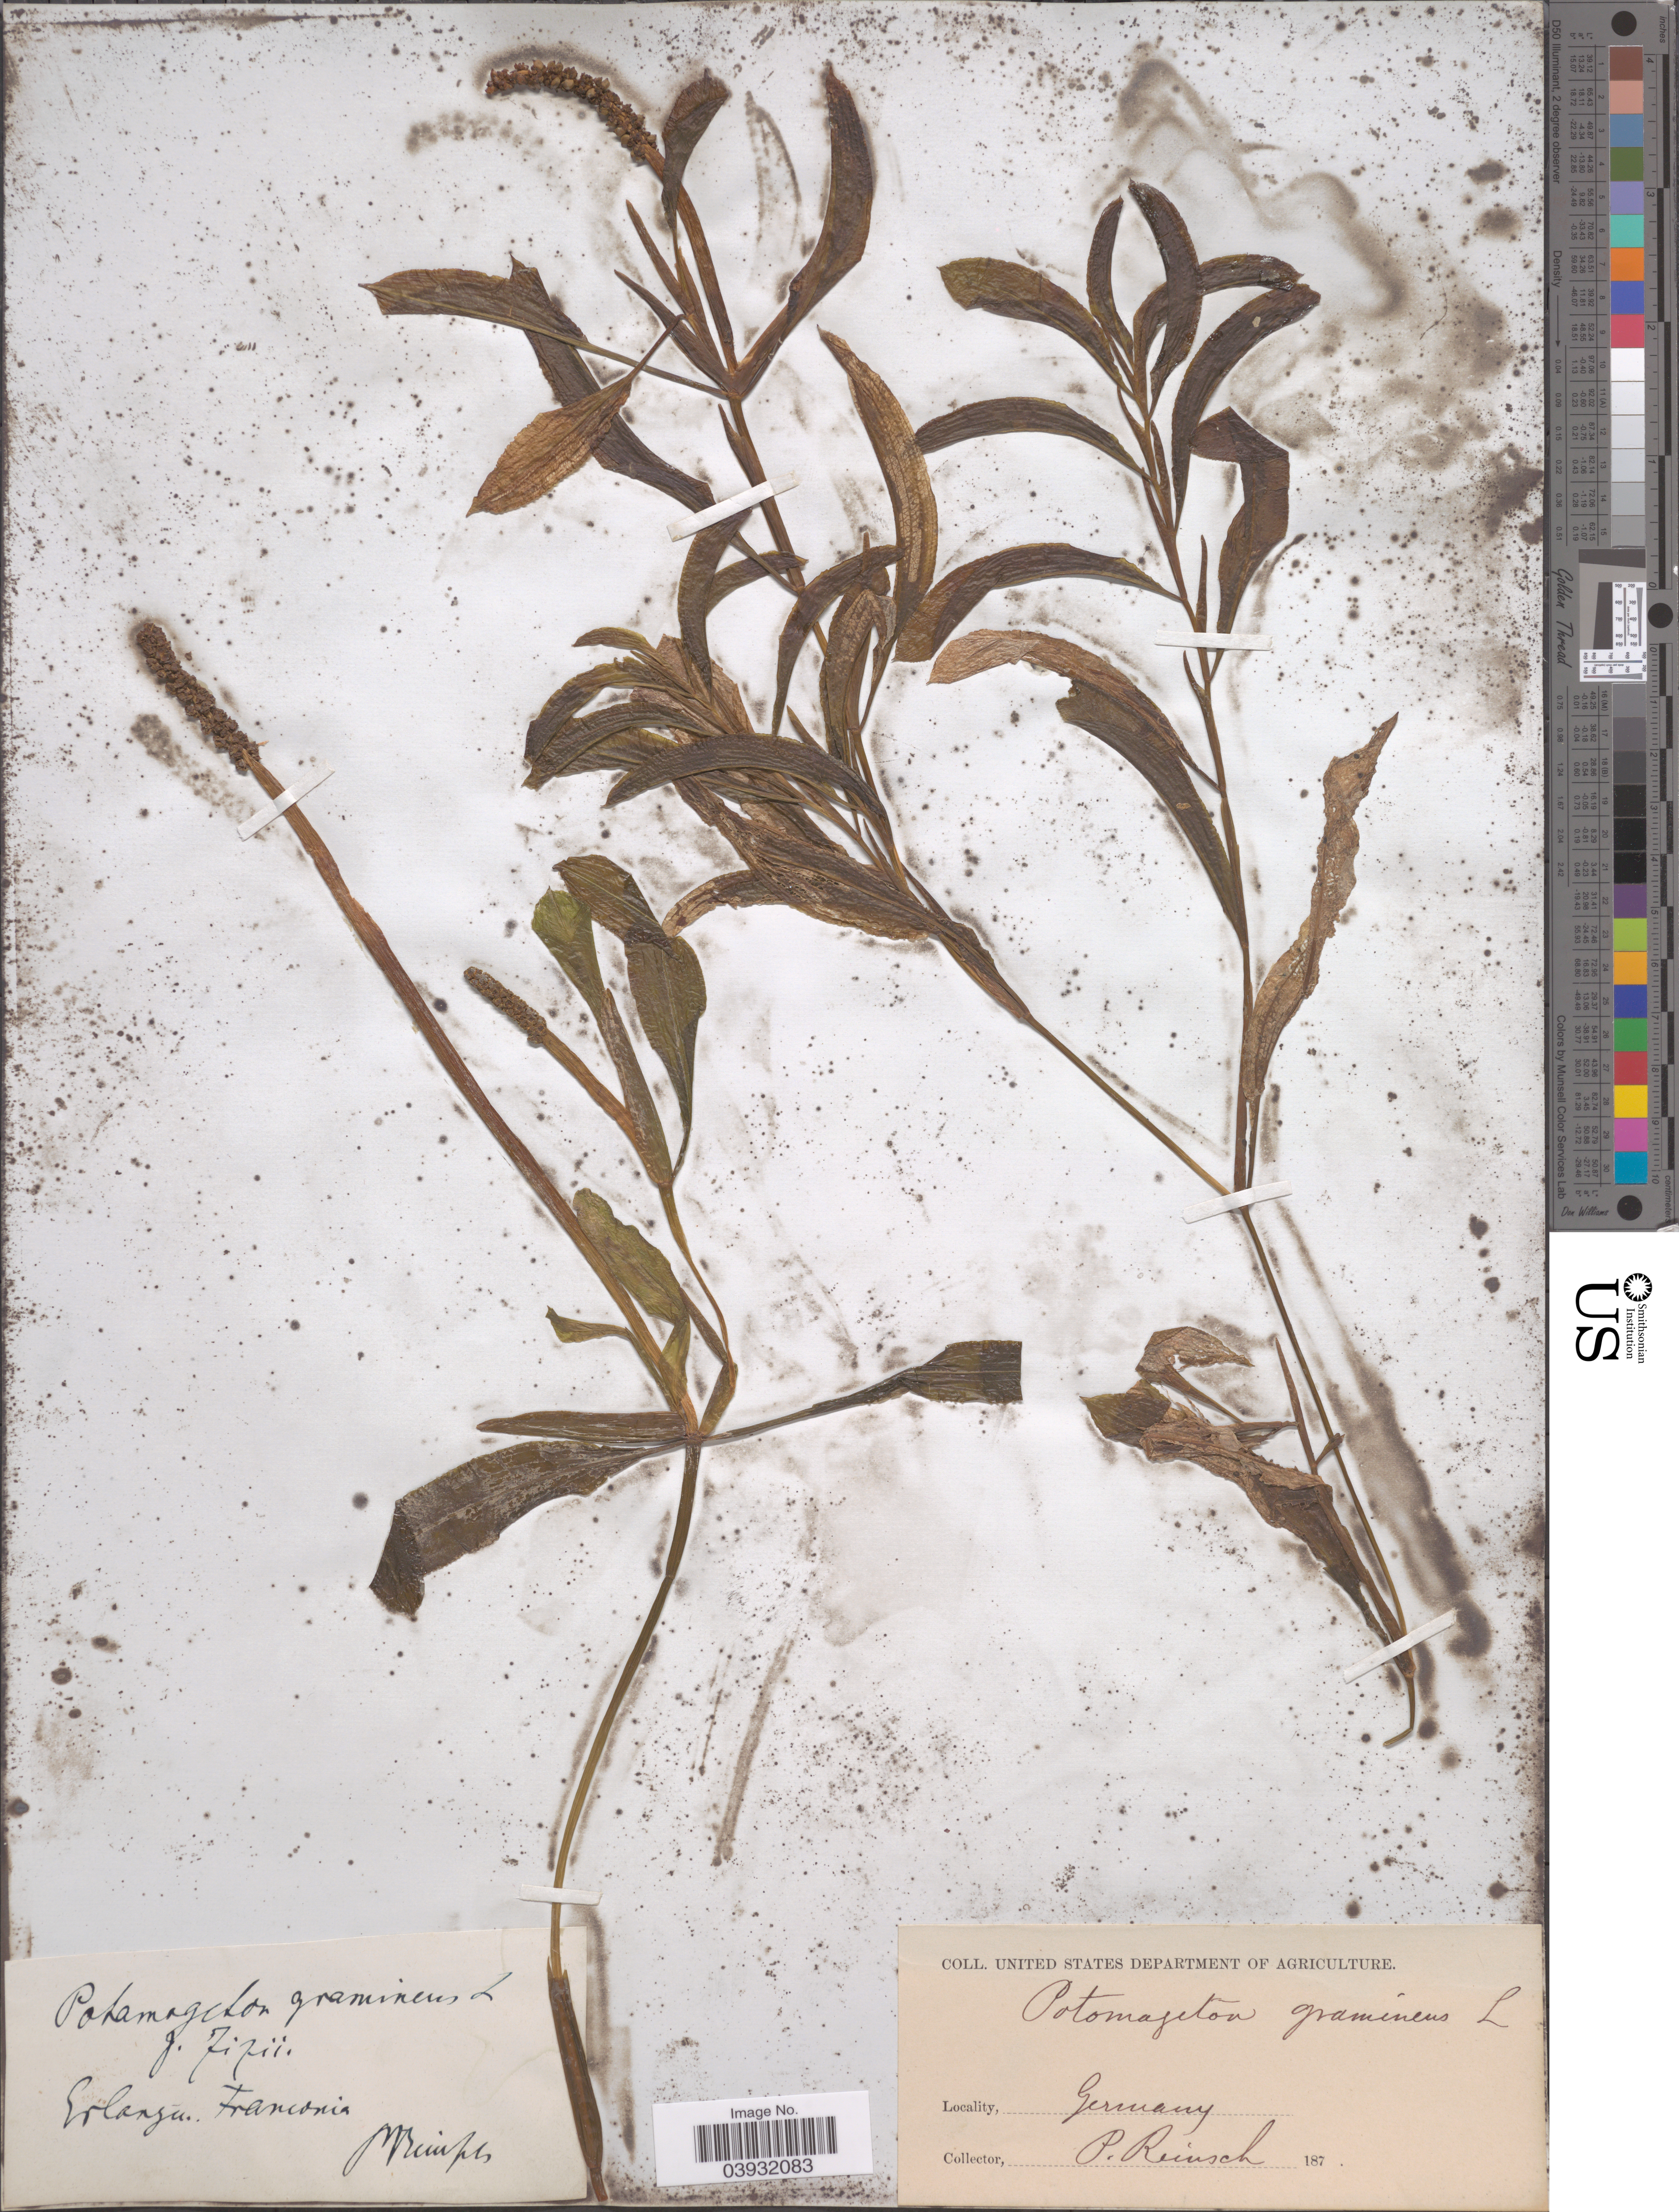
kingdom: Plantae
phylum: Tracheophyta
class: Liliopsida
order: Alismatales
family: Potamogetonaceae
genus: Potamogeton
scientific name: Potamogeton gramineus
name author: L.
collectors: P. Reinsch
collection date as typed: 187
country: Germany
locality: Erlangen. Franconia.